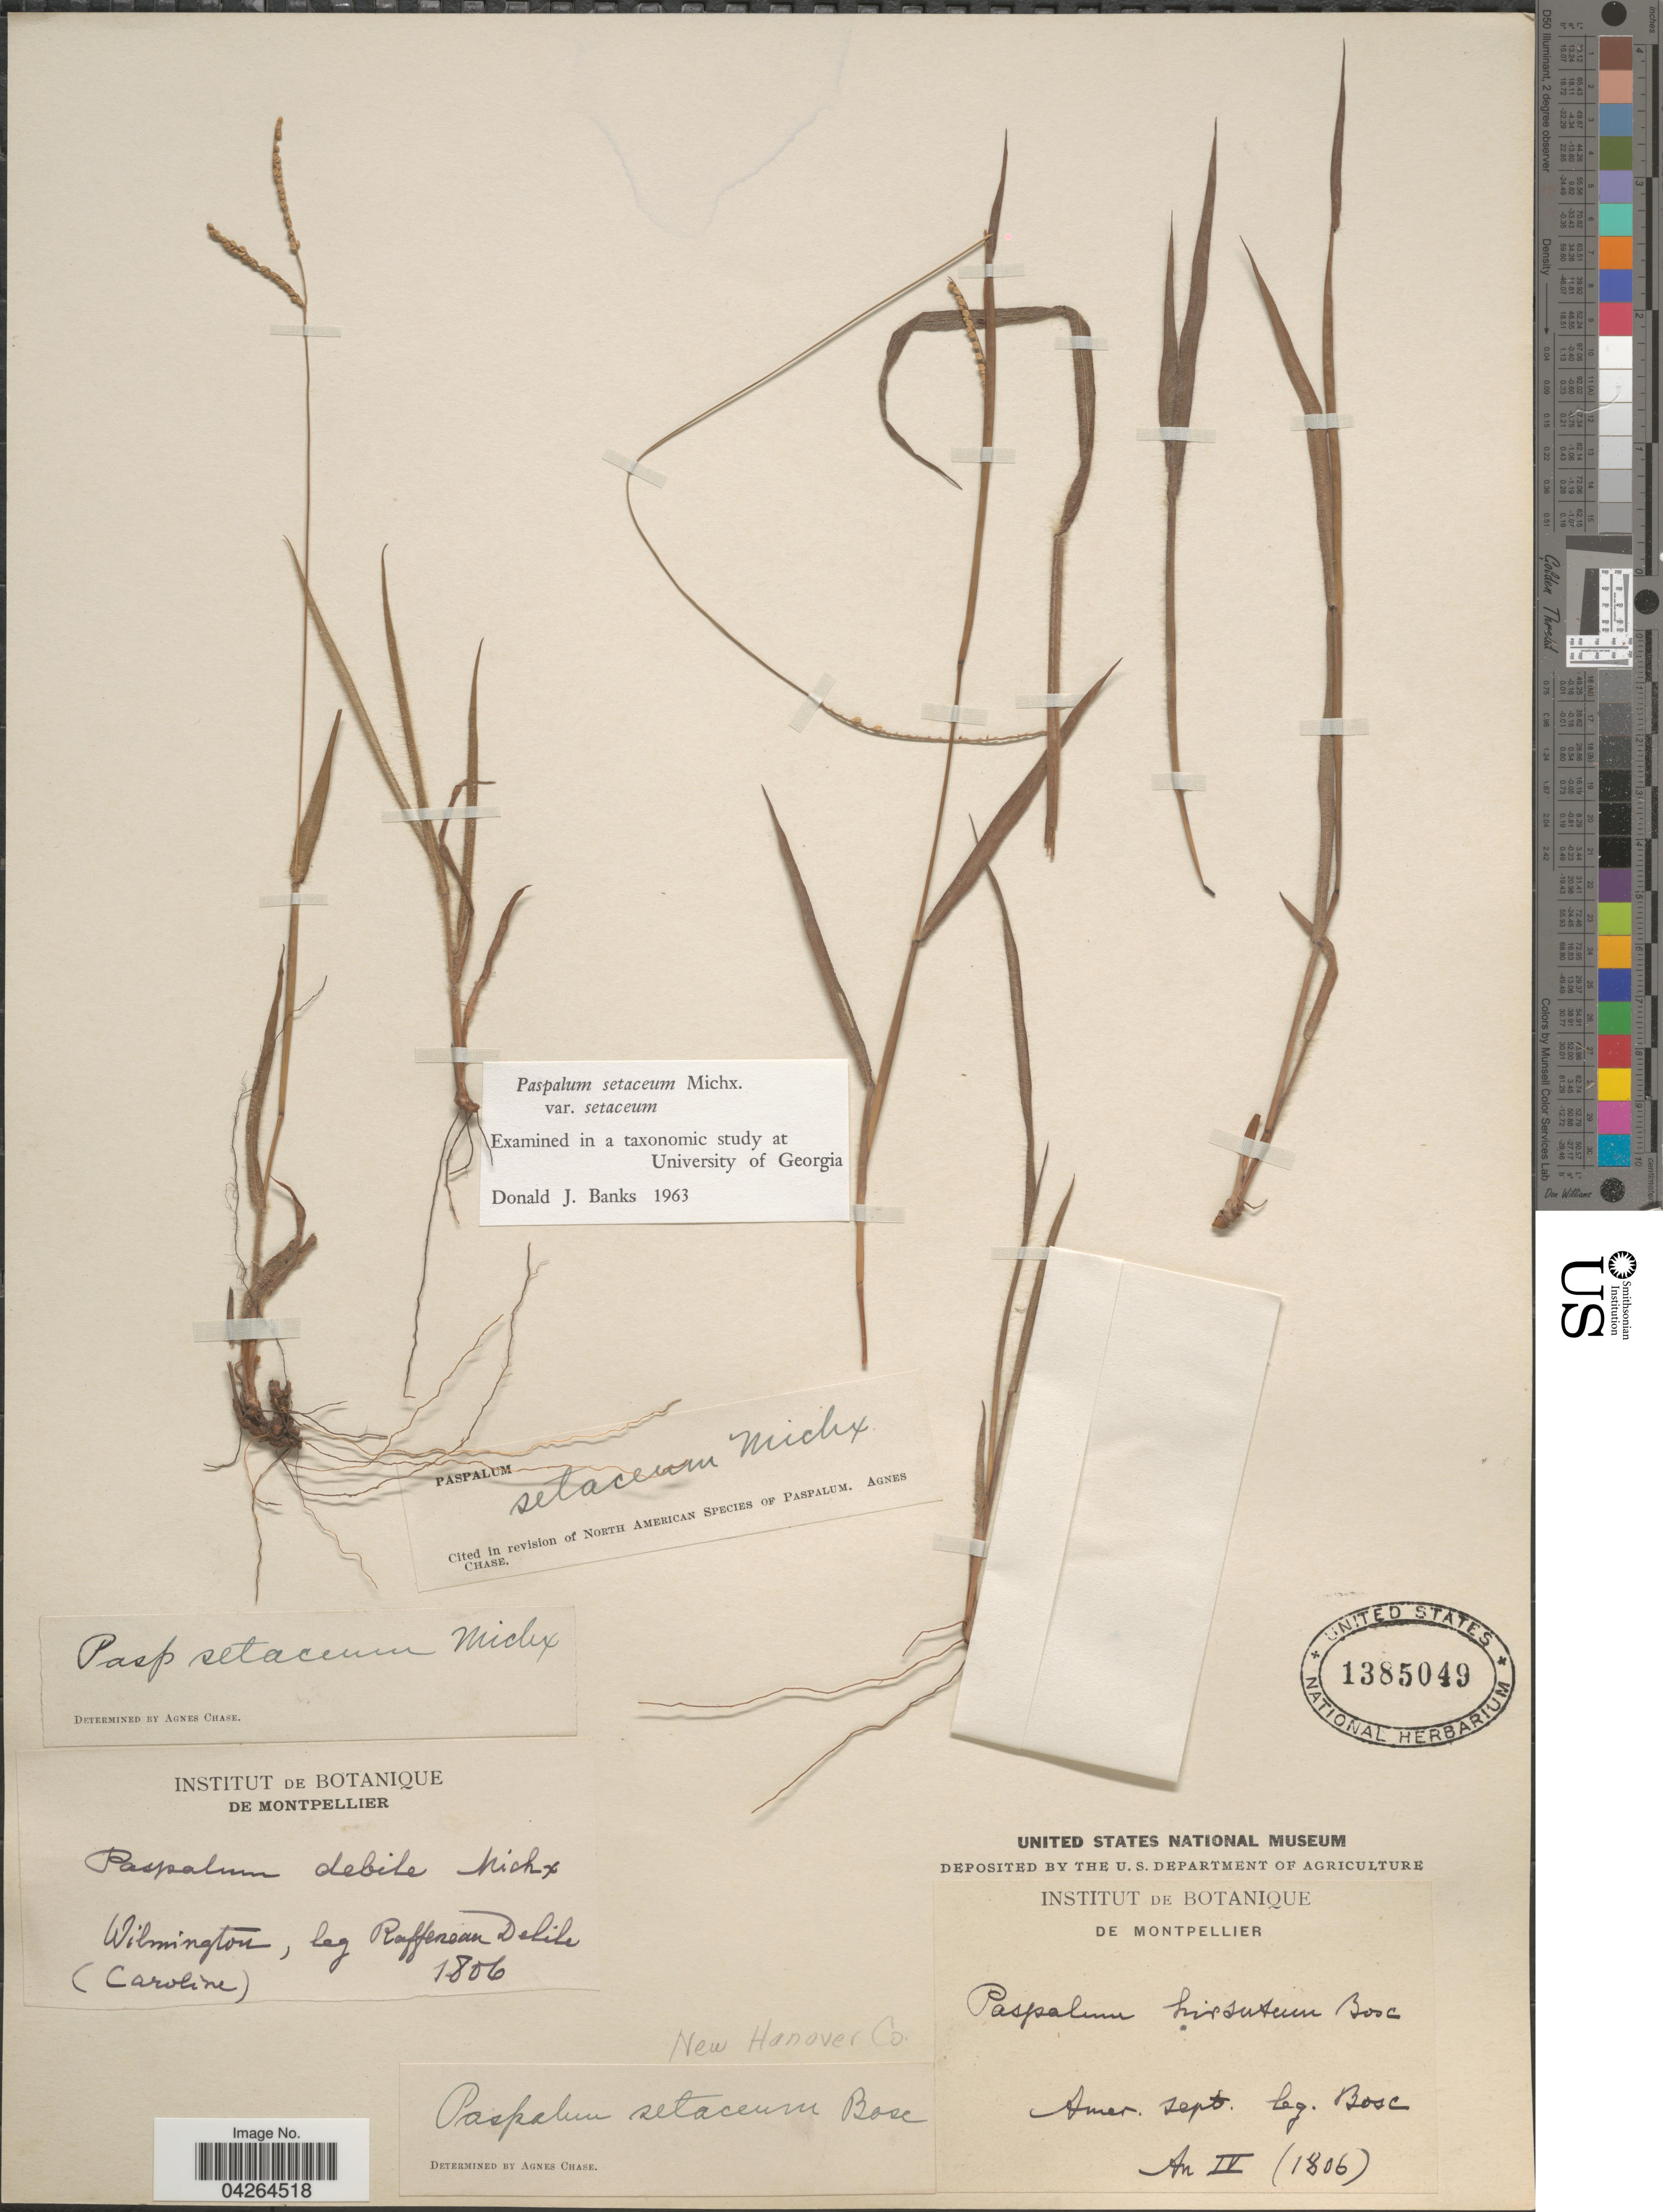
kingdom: Plantae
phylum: Tracheophyta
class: Liliopsida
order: Poales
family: Poaceae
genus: Paspalum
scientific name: Paspalum setaceum var. setaceum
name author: Michx.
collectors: A. Delile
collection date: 1806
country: United States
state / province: North Carolina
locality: Wilmington (Caroline).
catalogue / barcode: US 1385049